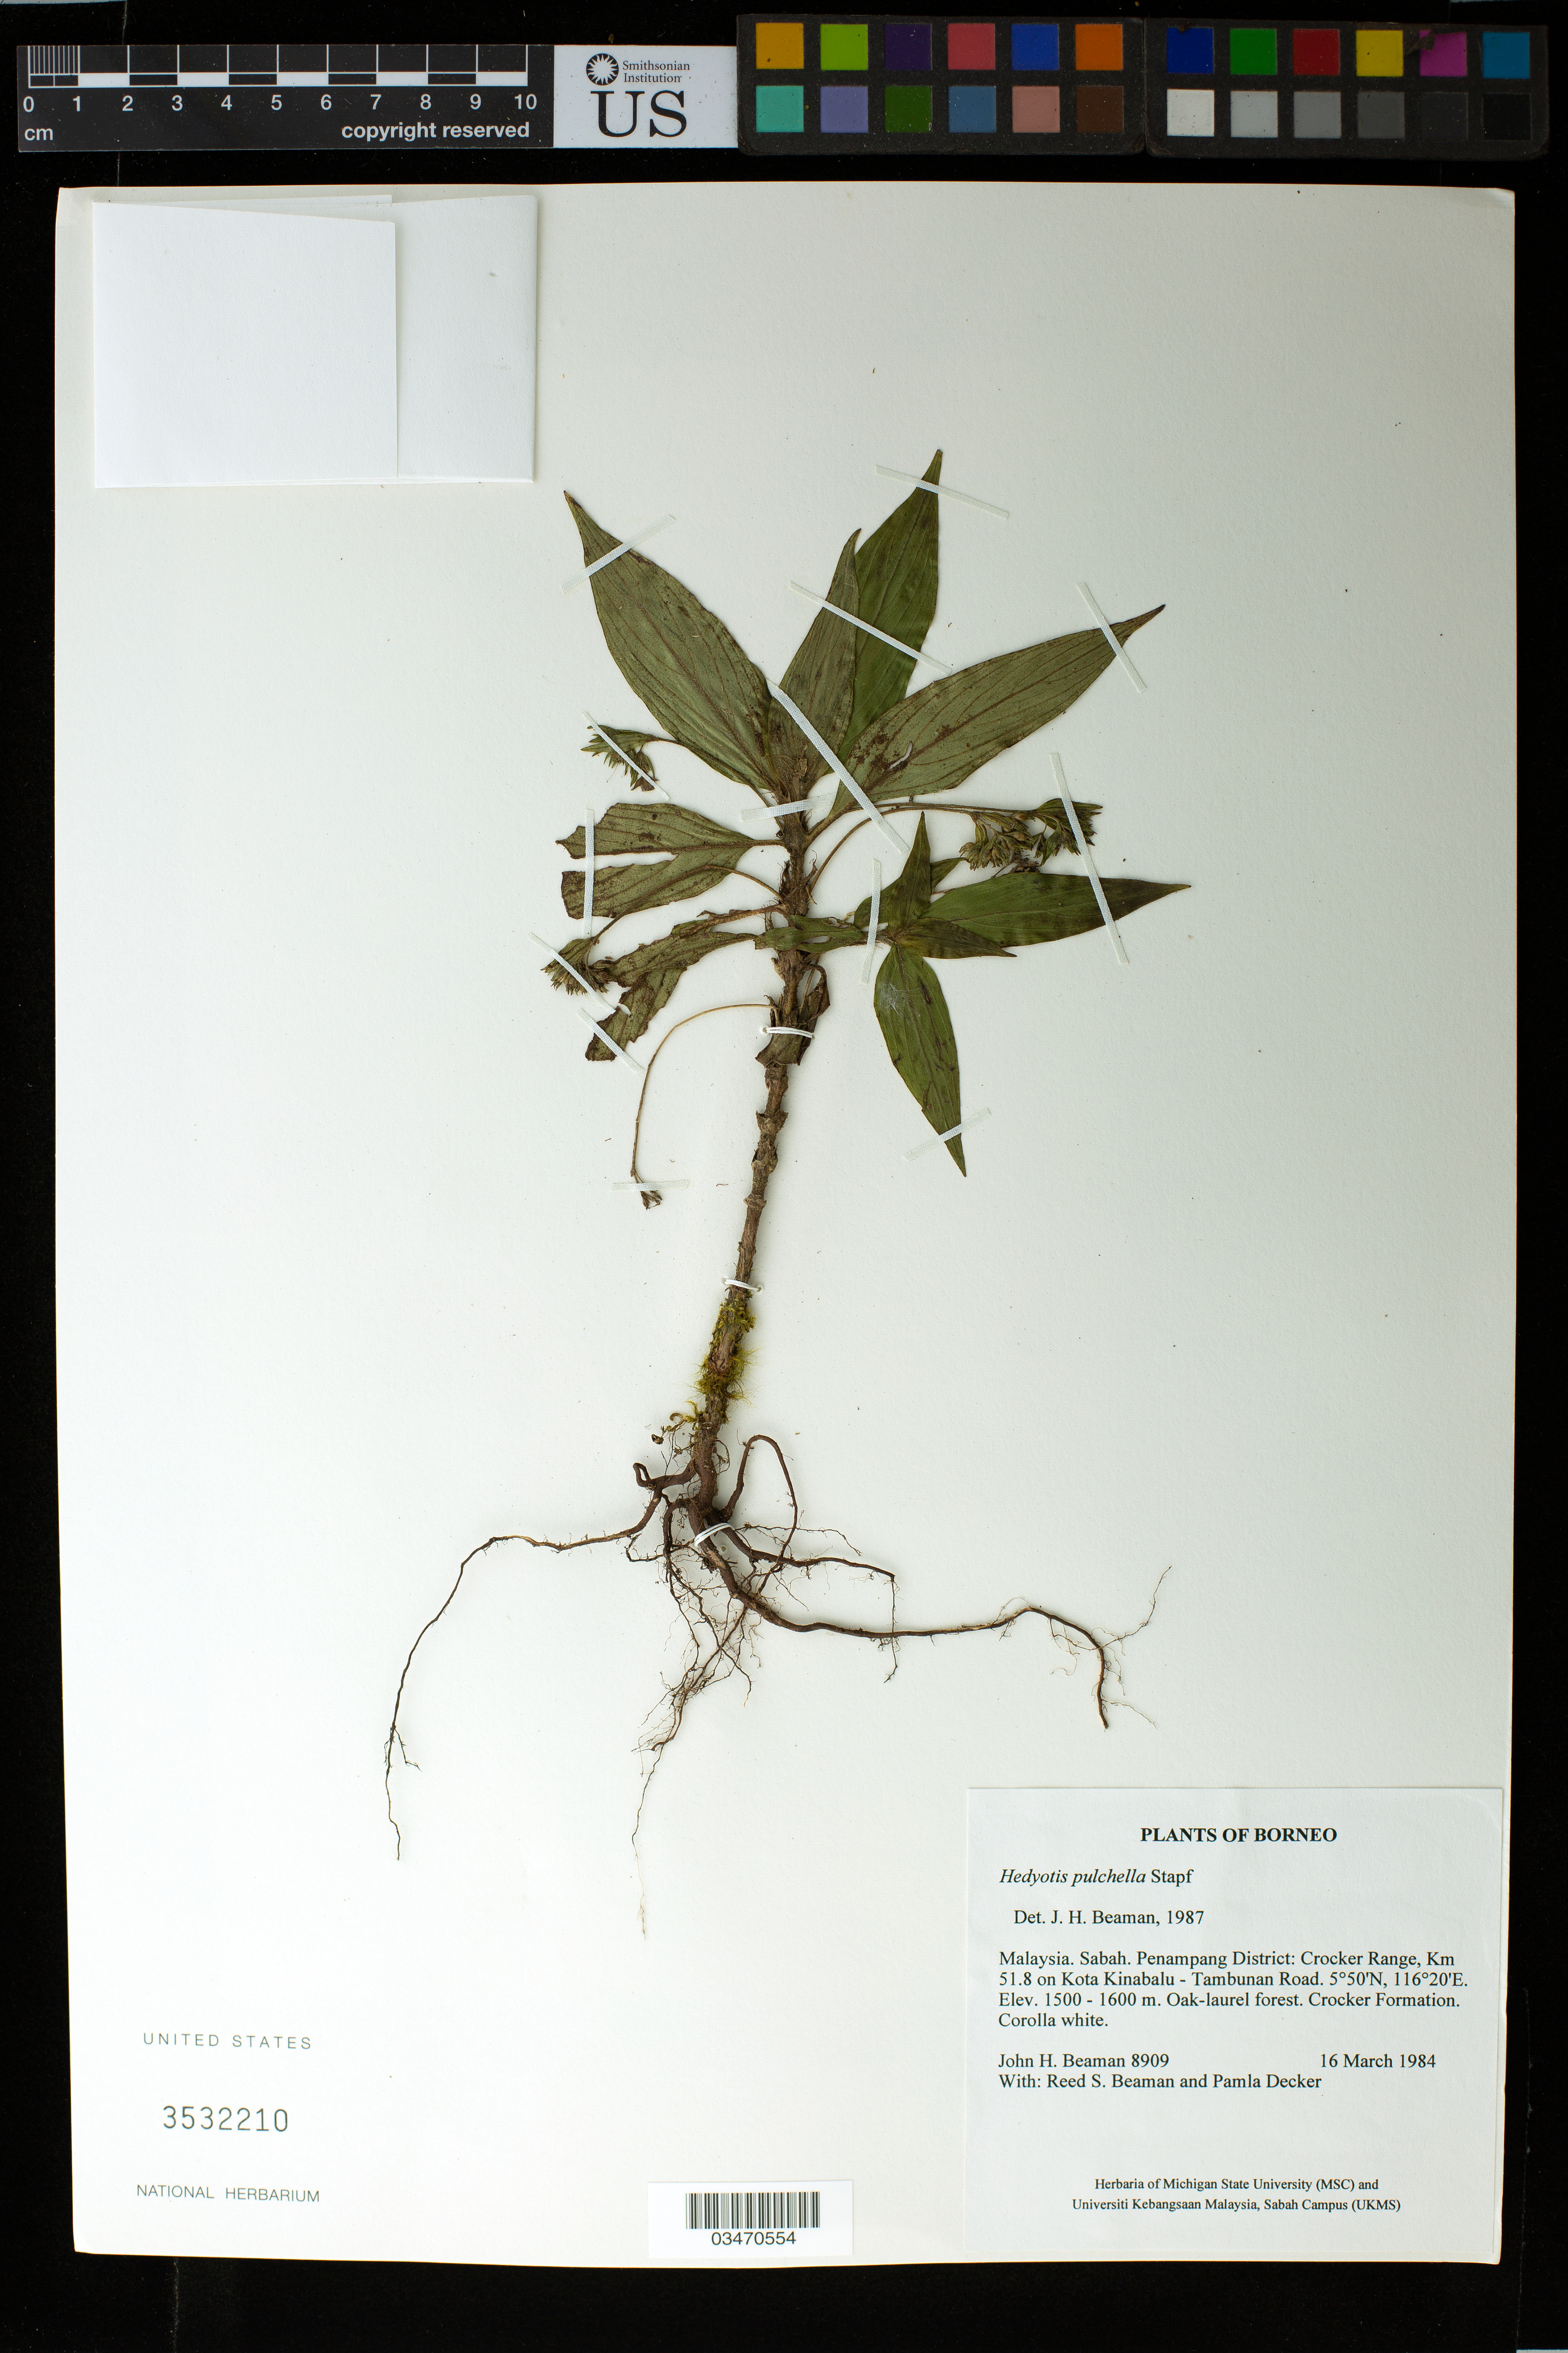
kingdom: Plantae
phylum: Tracheophyta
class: Magnoliopsida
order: Gentianales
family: Rubiaceae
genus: Hedyotis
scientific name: Hedyotis pulchella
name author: Stapf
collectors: J. H. Beaman, R. S. Beaman & P. Decker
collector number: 8909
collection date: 1984-03-16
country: Malaysia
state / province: Sabah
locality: Borneo. Penampang District: Crocker Range, Km 51.8 on Kota Kinabalu - Tambunan Road.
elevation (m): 1500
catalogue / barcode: US 3532210